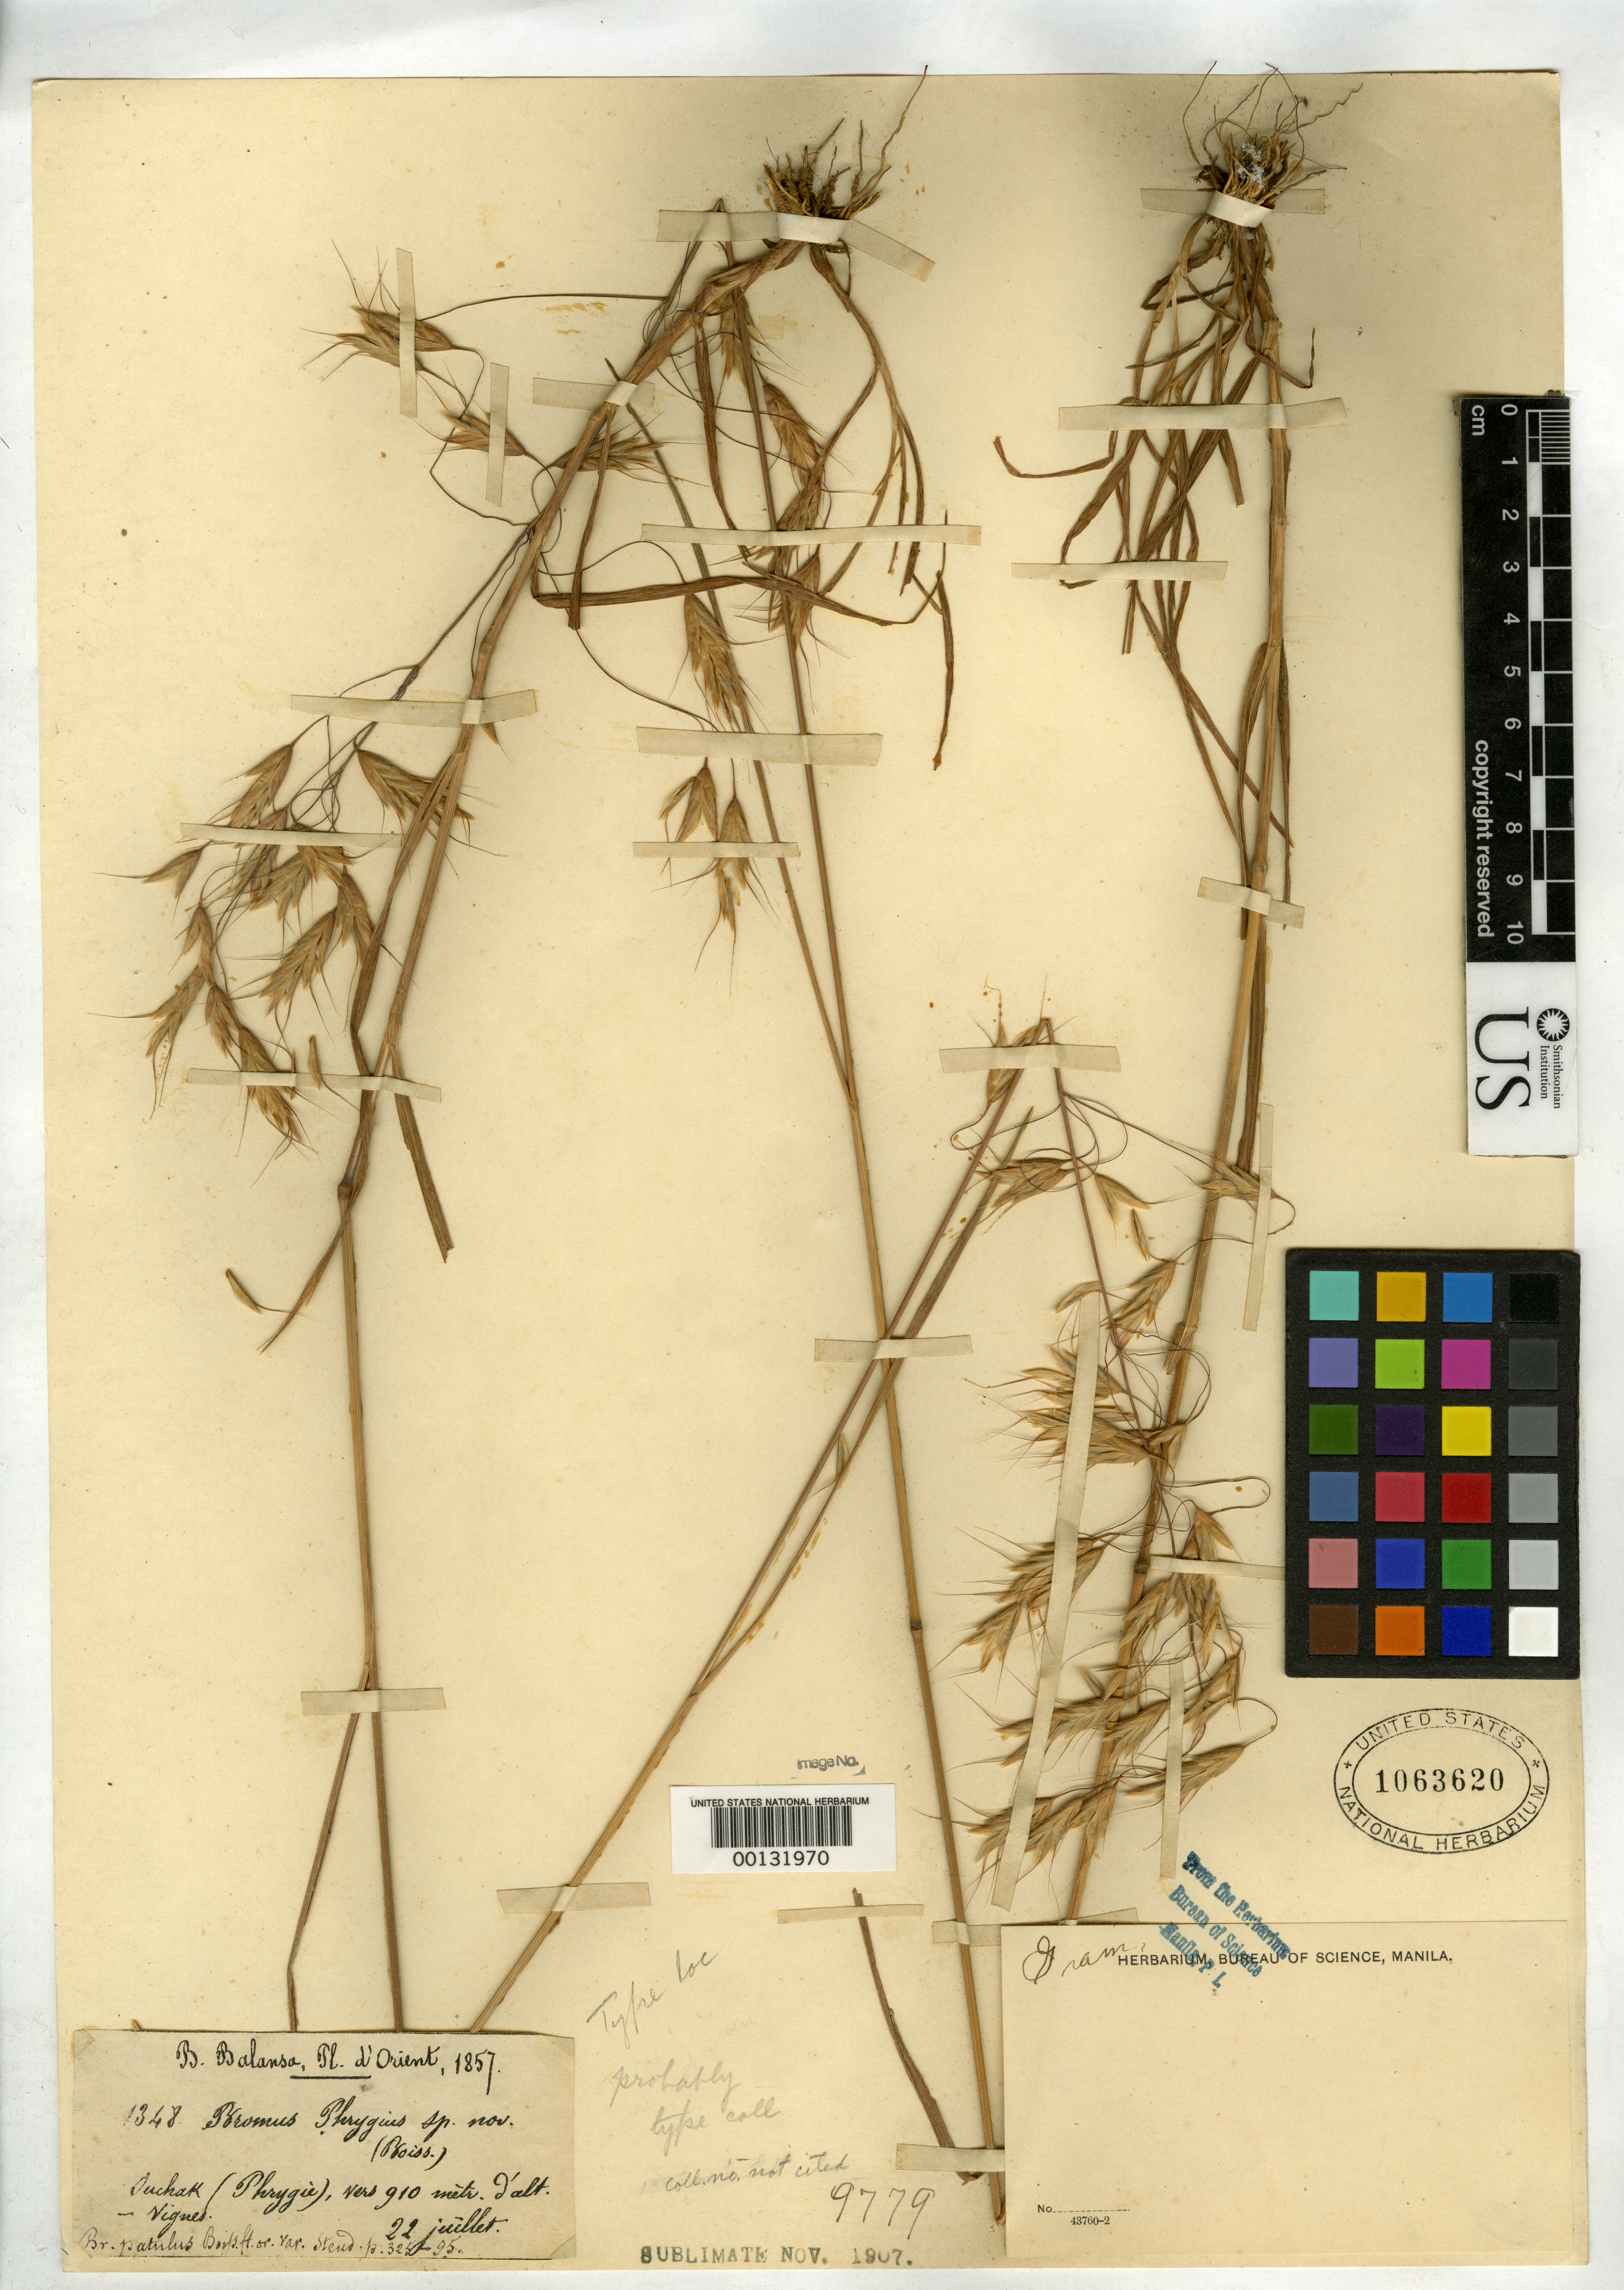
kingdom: Plantae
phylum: Tracheophyta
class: Liliopsida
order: Poales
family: Poaceae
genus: Bromus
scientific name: Bromus phrygius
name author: Boiss.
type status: Type Collection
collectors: B. Balansa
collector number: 1348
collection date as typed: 22 Jul 1857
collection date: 1857-07-22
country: Turkey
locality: Ouchak, Phrygia.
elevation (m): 910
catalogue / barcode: US 1063620